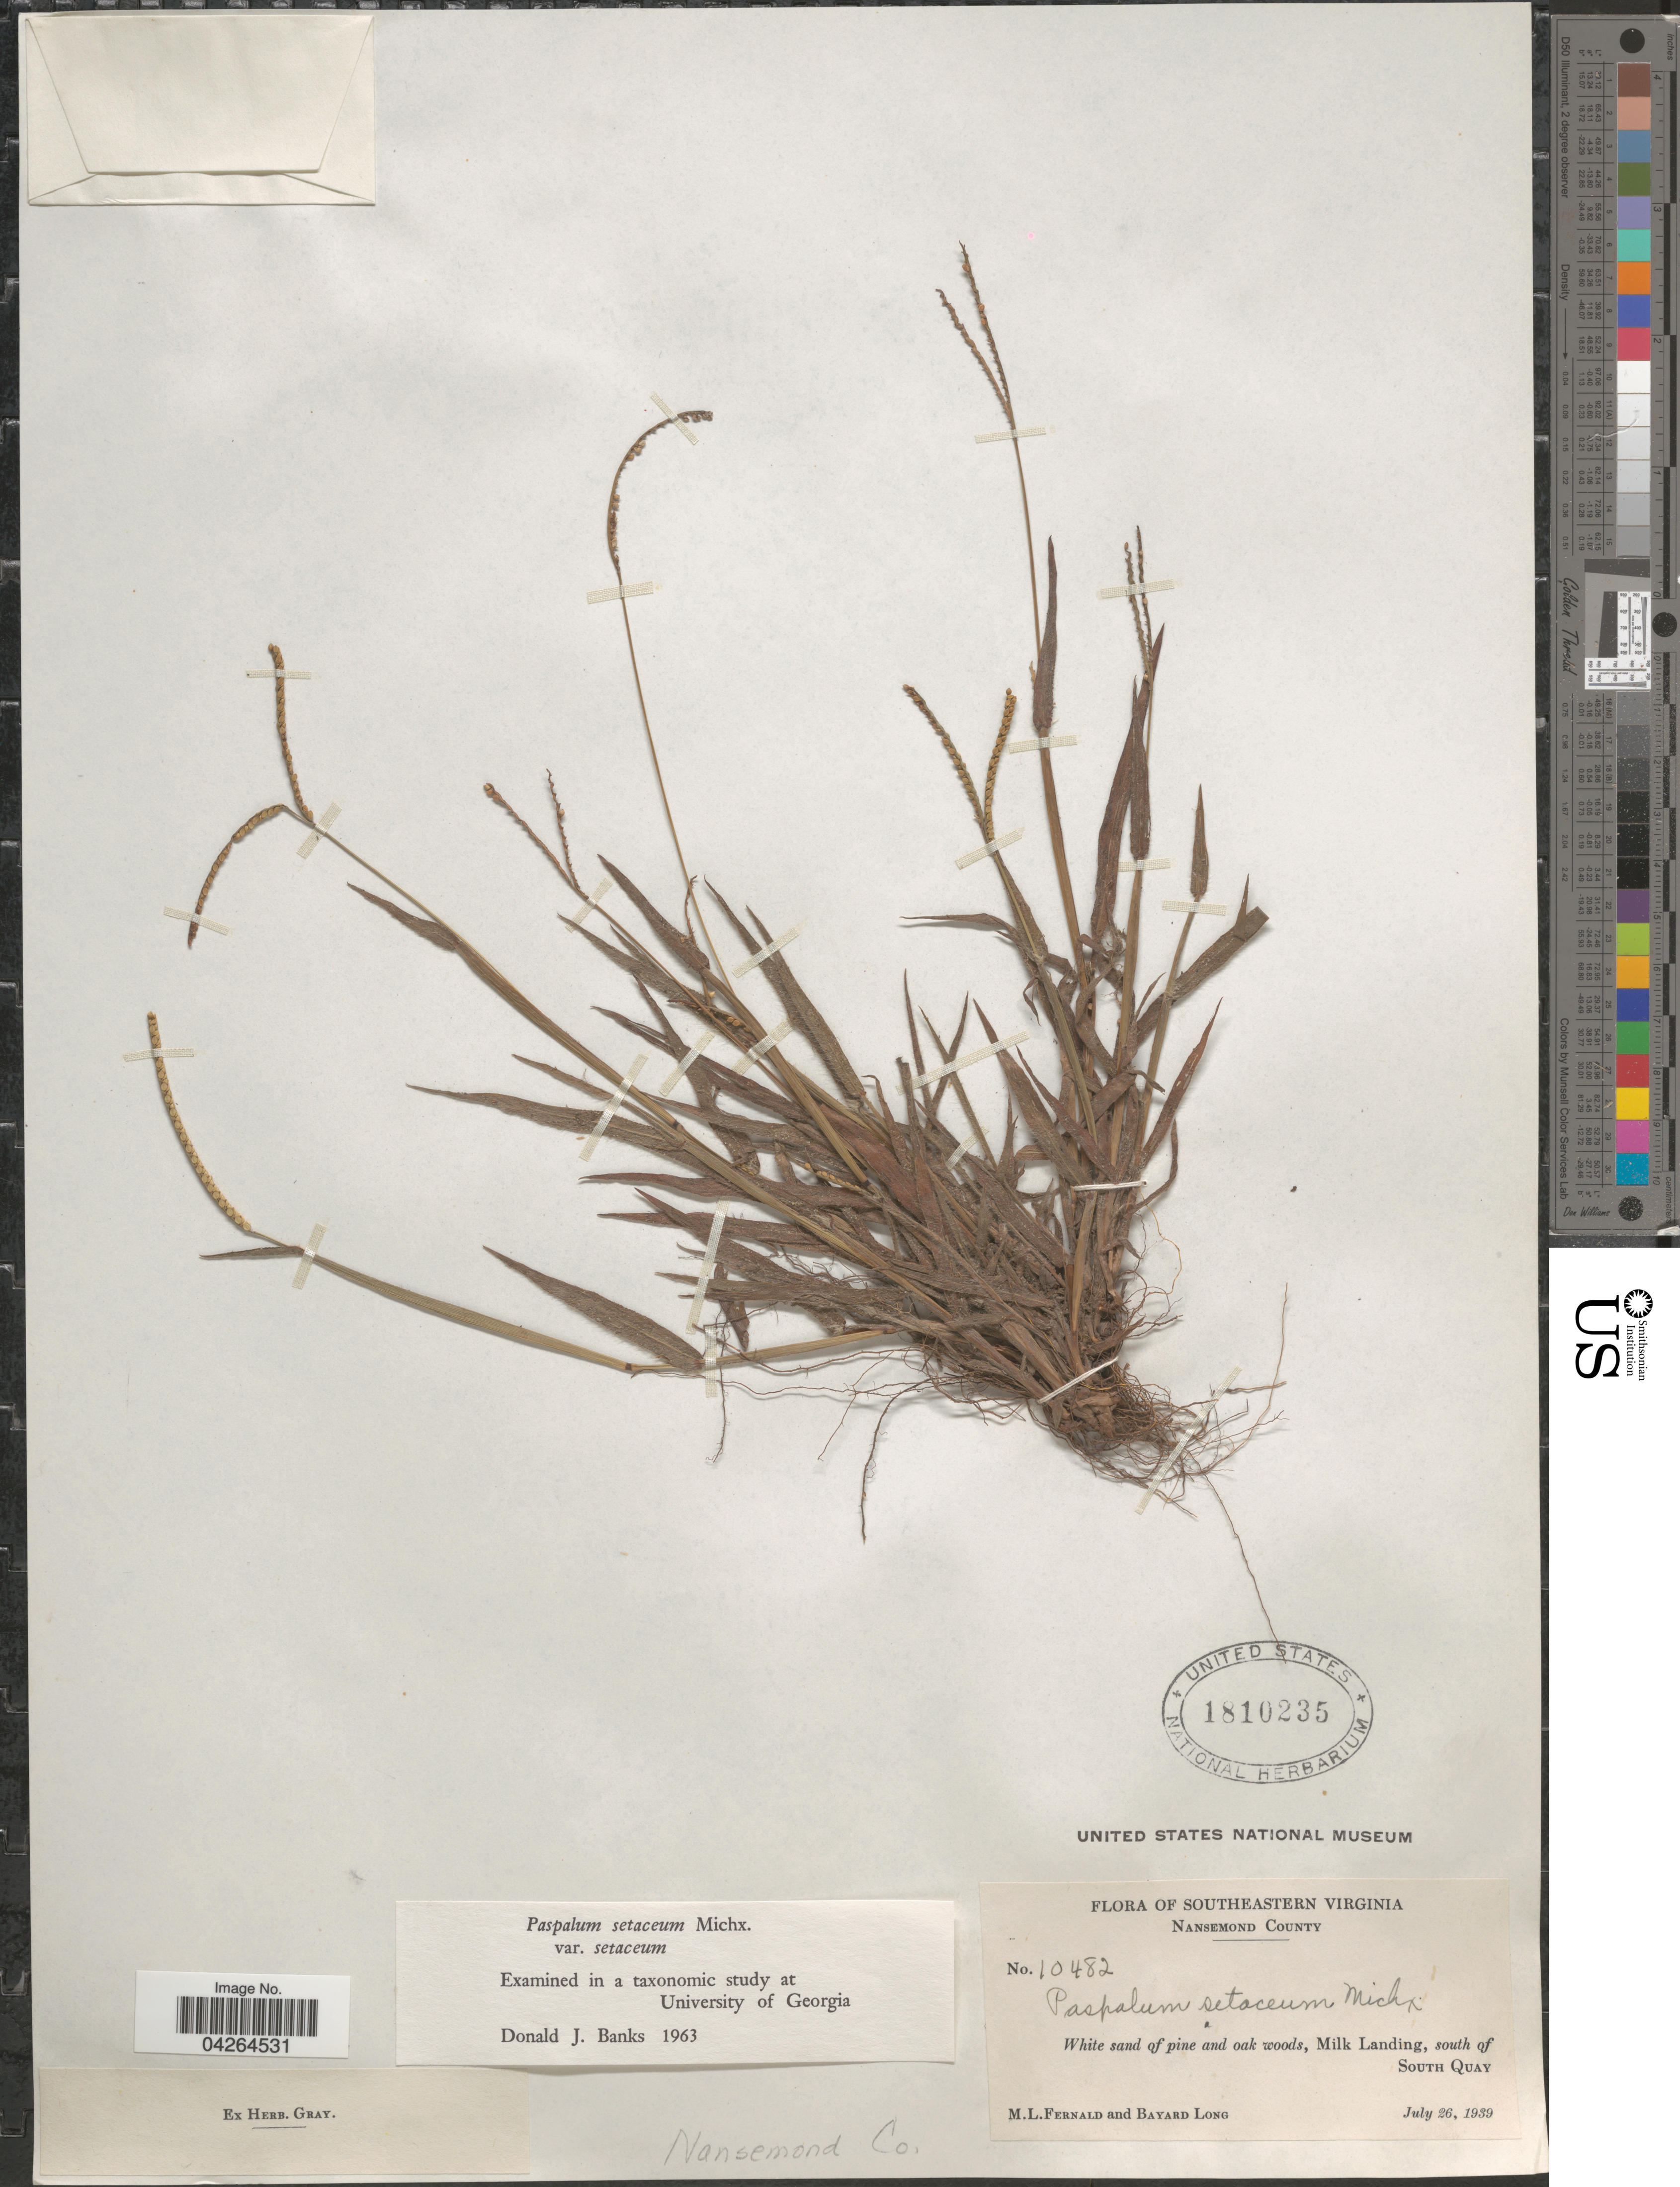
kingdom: Plantae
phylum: Tracheophyta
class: Liliopsida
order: Poales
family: Poaceae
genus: Paspalum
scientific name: Paspalum setaceum var. setaceum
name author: Michx.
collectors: M. L. Fernald & B. Long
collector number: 10482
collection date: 1939-07-26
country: United States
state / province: Virginia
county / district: City of Suffolk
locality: Southeastern Virginia. Nansemond County. White sand of pine and oak woods, Milk Landing, south of South Quay. Nansemond Co.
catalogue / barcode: US 1810235